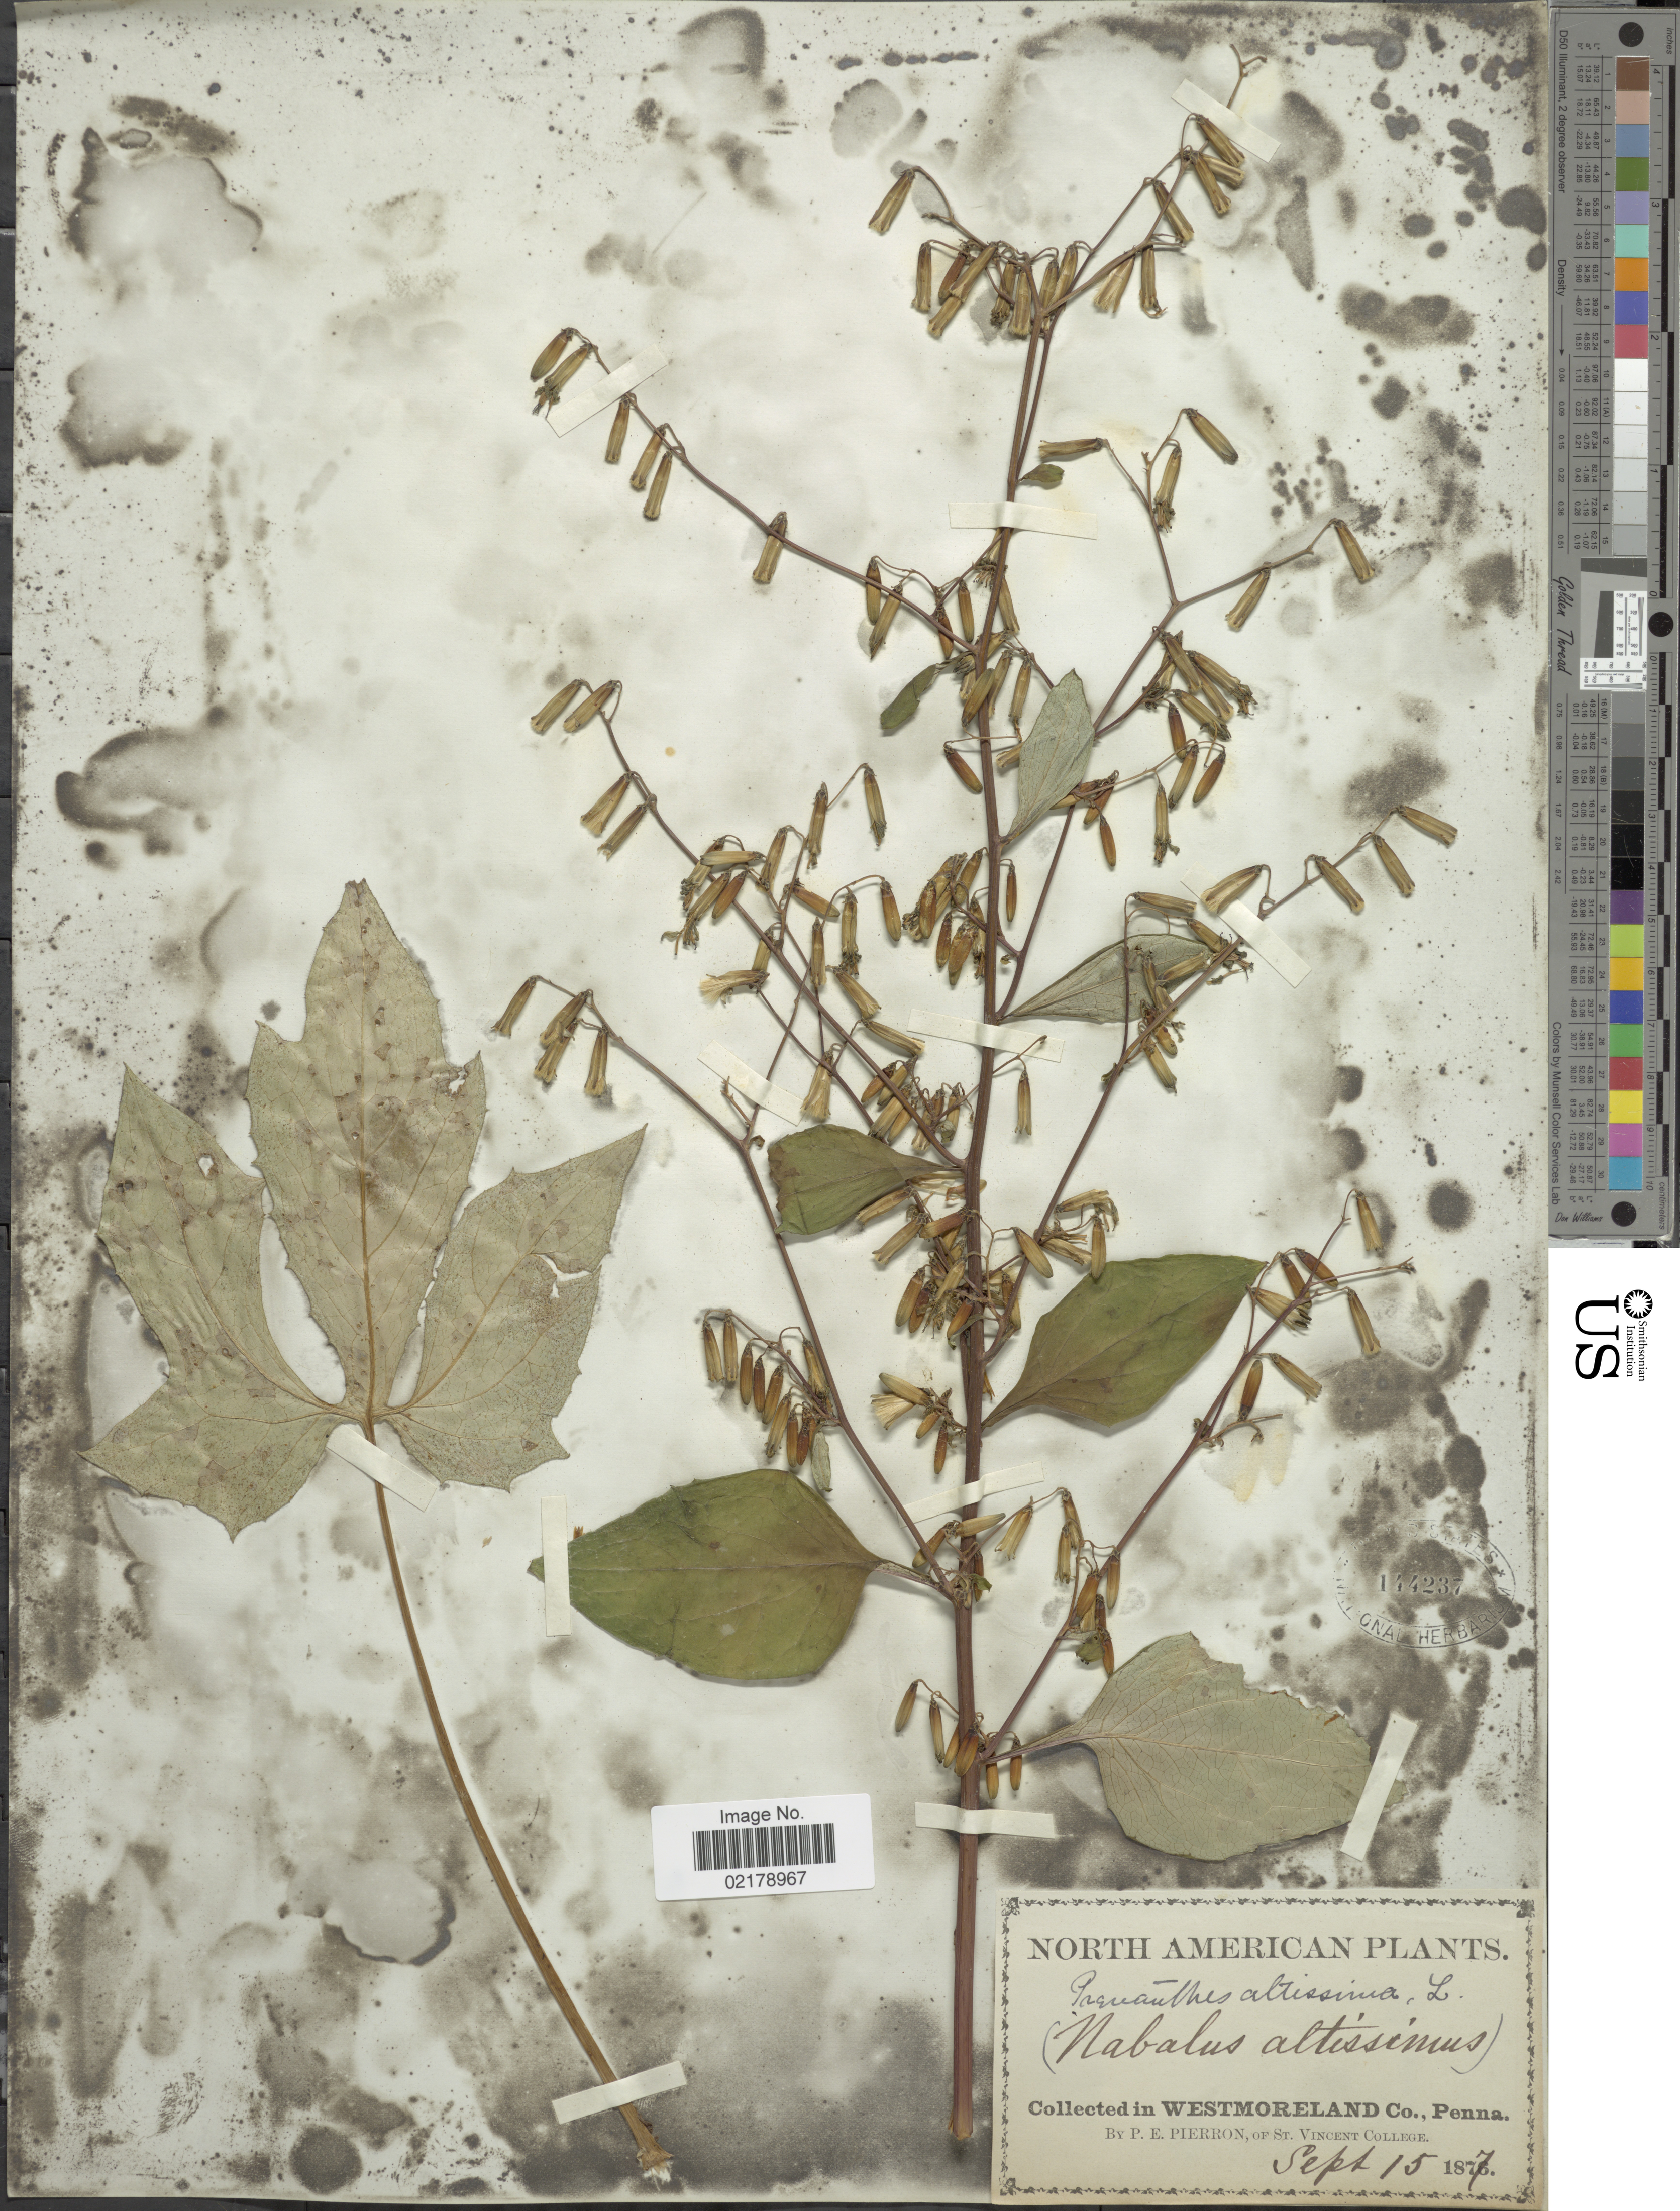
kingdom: Plantae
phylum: Tracheophyta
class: Magnoliopsida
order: Asterales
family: Asteraceae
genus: Nabalus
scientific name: Nabalus altissimus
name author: (L.) Hook.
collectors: P. Pierron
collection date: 1877-09-15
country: United States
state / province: Pennsylvania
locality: In Westmoreland Co